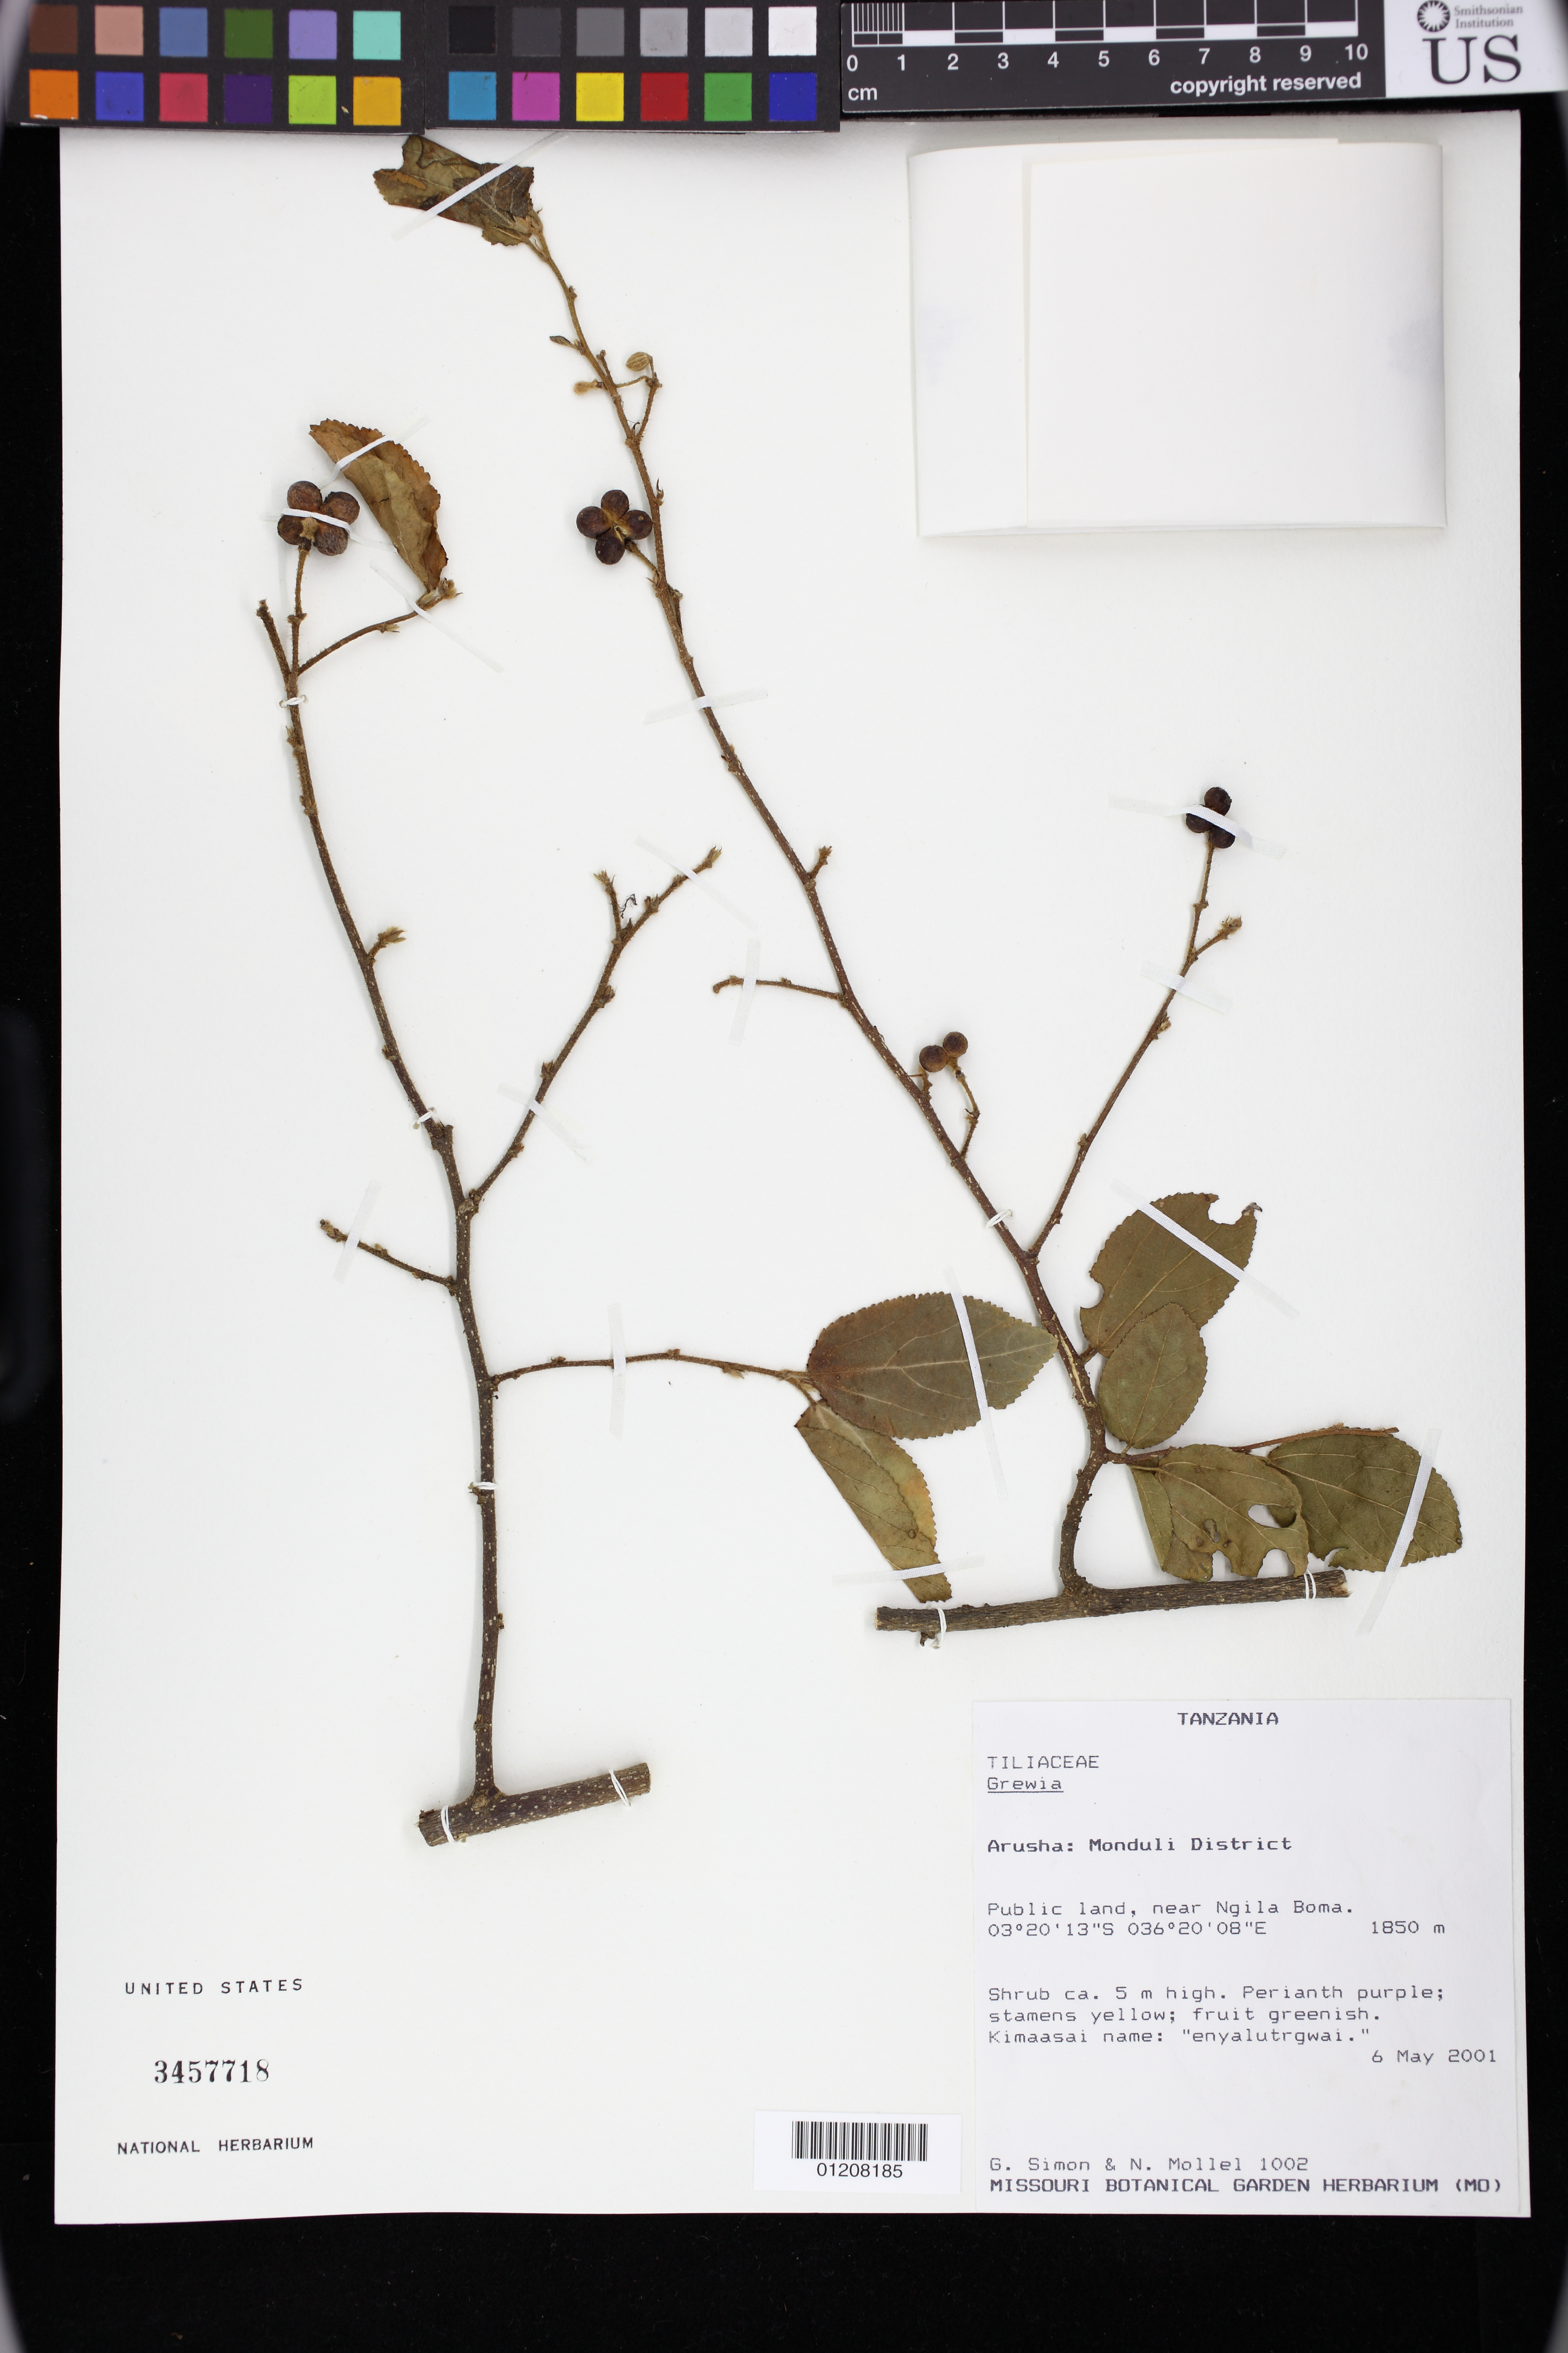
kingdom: Plantae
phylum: Tracheophyta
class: Magnoliopsida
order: Malvales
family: Malvaceae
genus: Grewia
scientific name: Grewia sp.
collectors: G. Simon & N. Mollel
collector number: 1002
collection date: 2001-05-06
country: Tanzania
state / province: Arusha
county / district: Monduli District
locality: Public land, near Ngila Boma.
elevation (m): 1850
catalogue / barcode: US 3457718